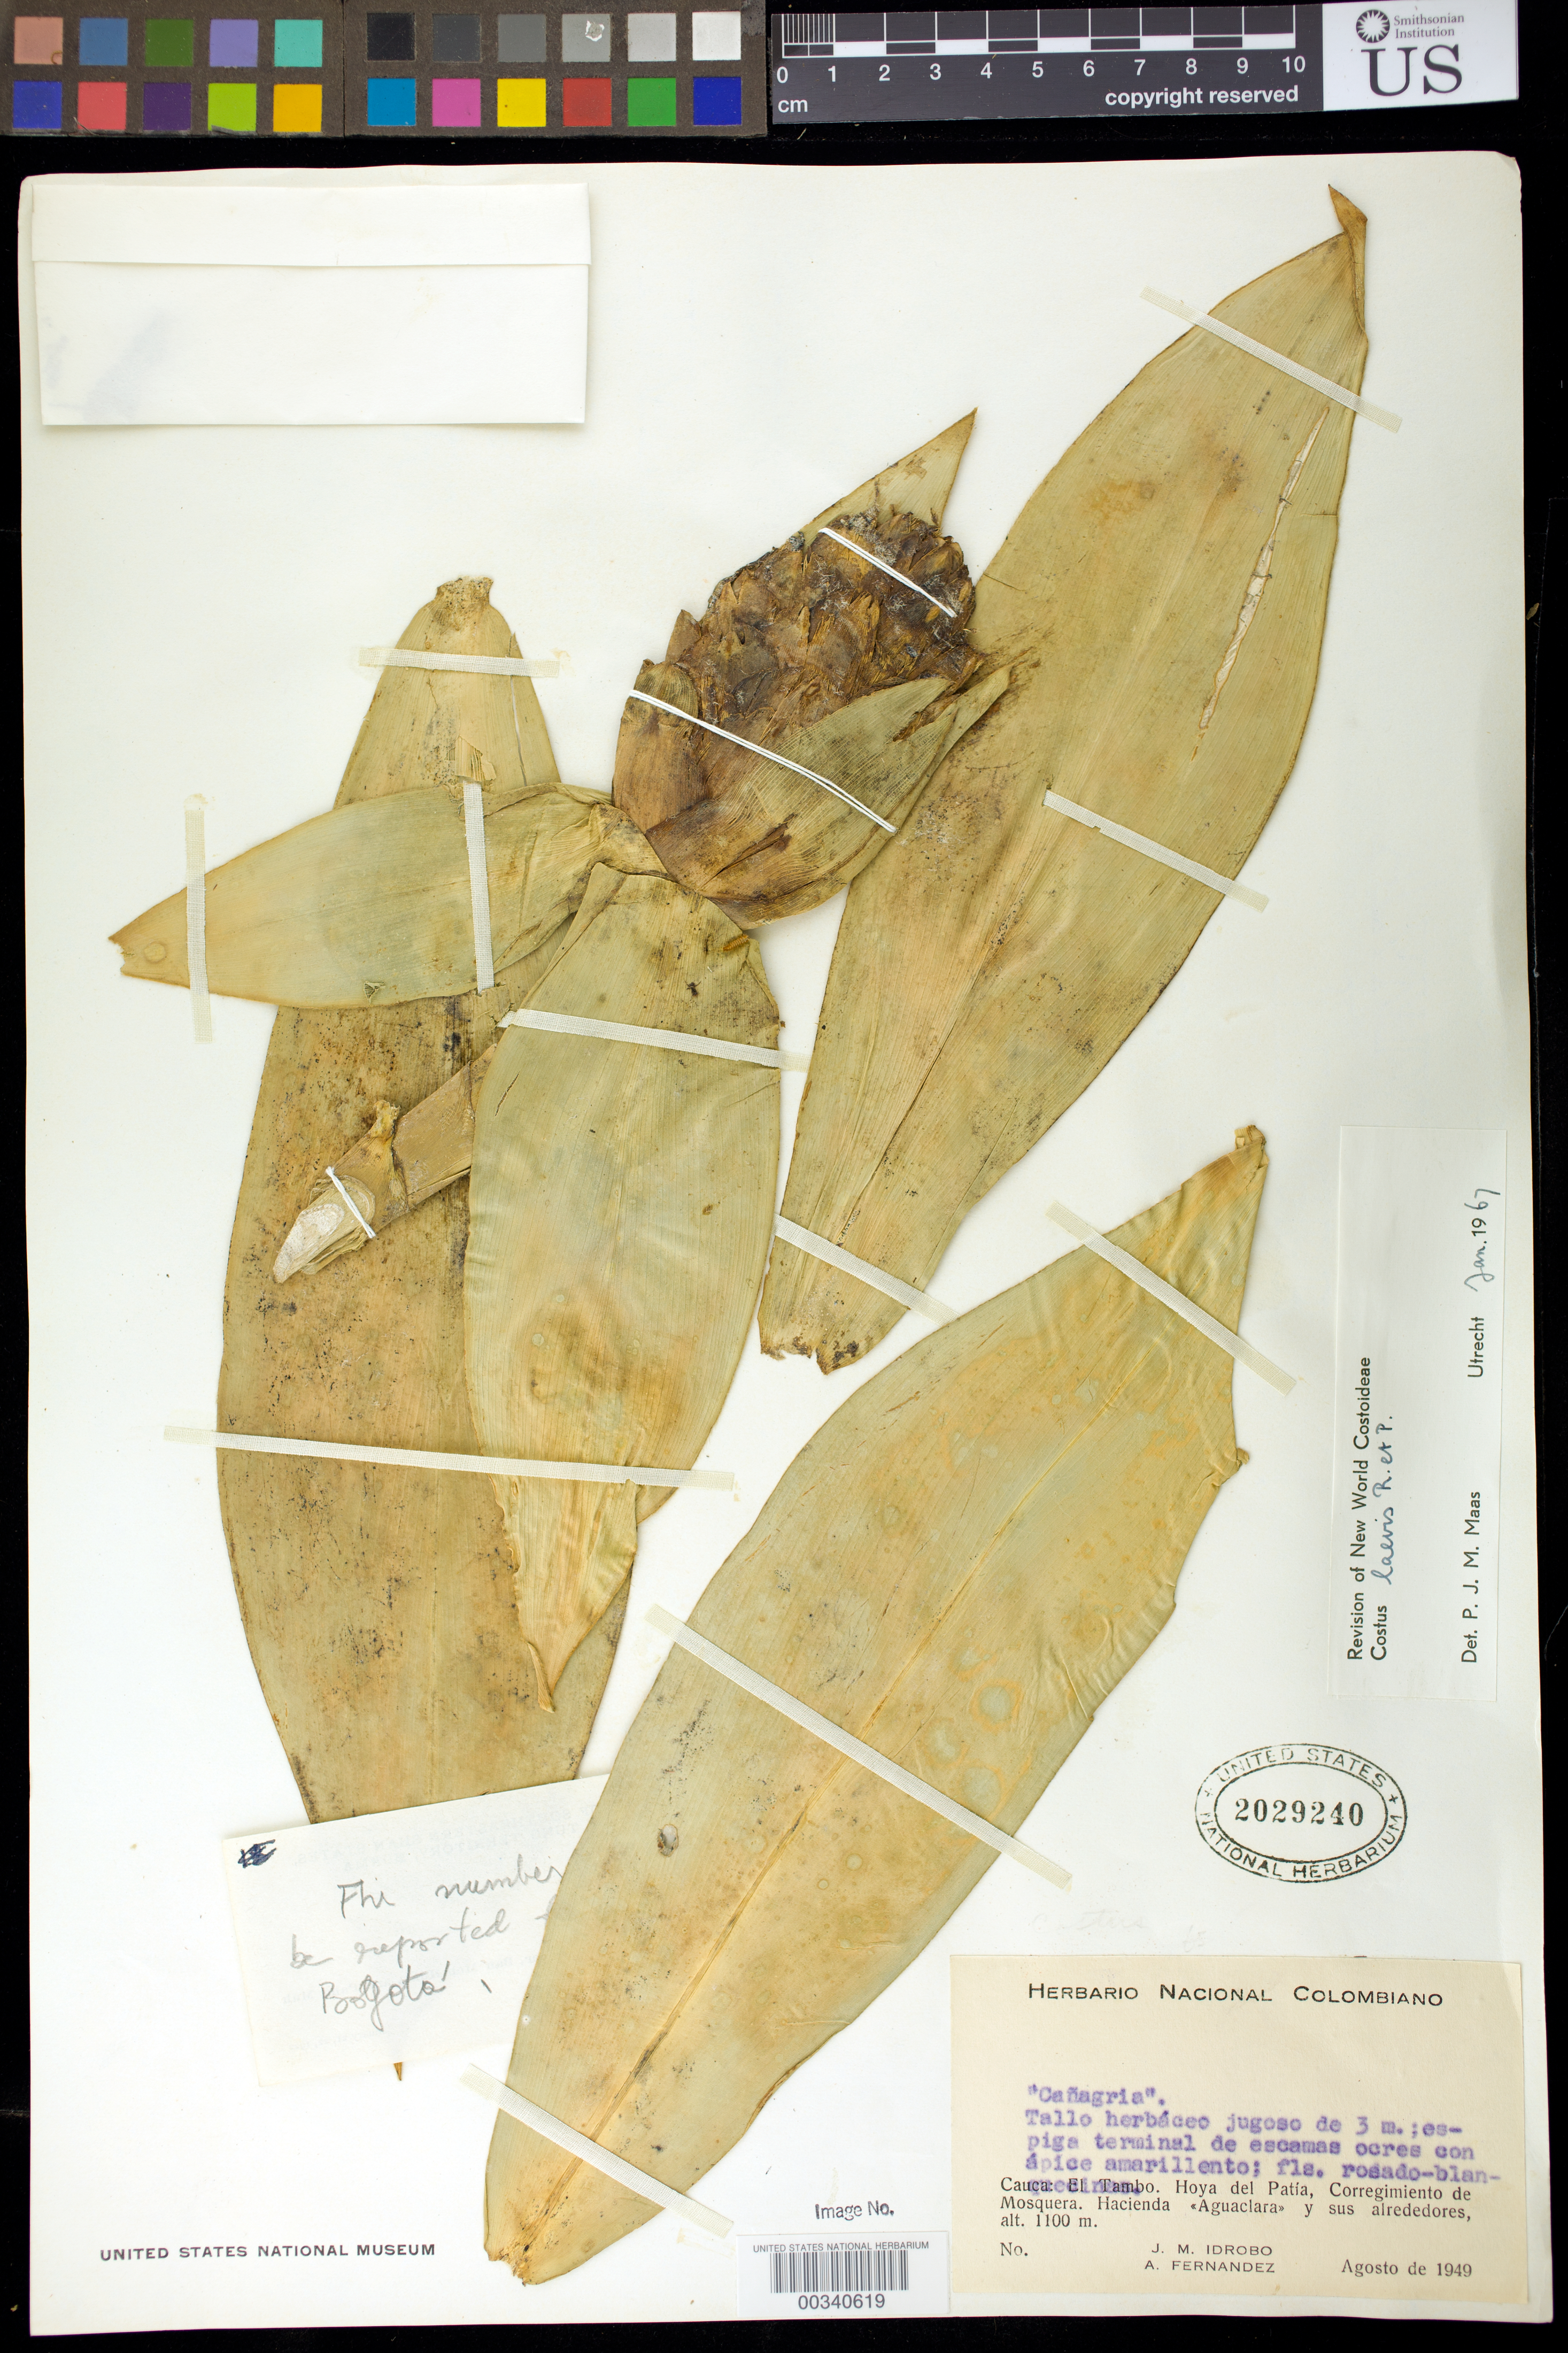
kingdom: Plantae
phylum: Tracheophyta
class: Liliopsida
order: Zingiberales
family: Costaceae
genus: Costus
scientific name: Costus laevis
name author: Ruiz & Pav.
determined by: Maas, Paul J. M.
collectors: J. M. Idrobo & Á. Fernández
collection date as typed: Aug 1949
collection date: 1949-08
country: Colombia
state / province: Cauca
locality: El Tambo, Hoya del Patia, Corregimiento do Mosquera, Hacienda "Aguaclara" y sus Alrededores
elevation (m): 1100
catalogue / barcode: US 2029240